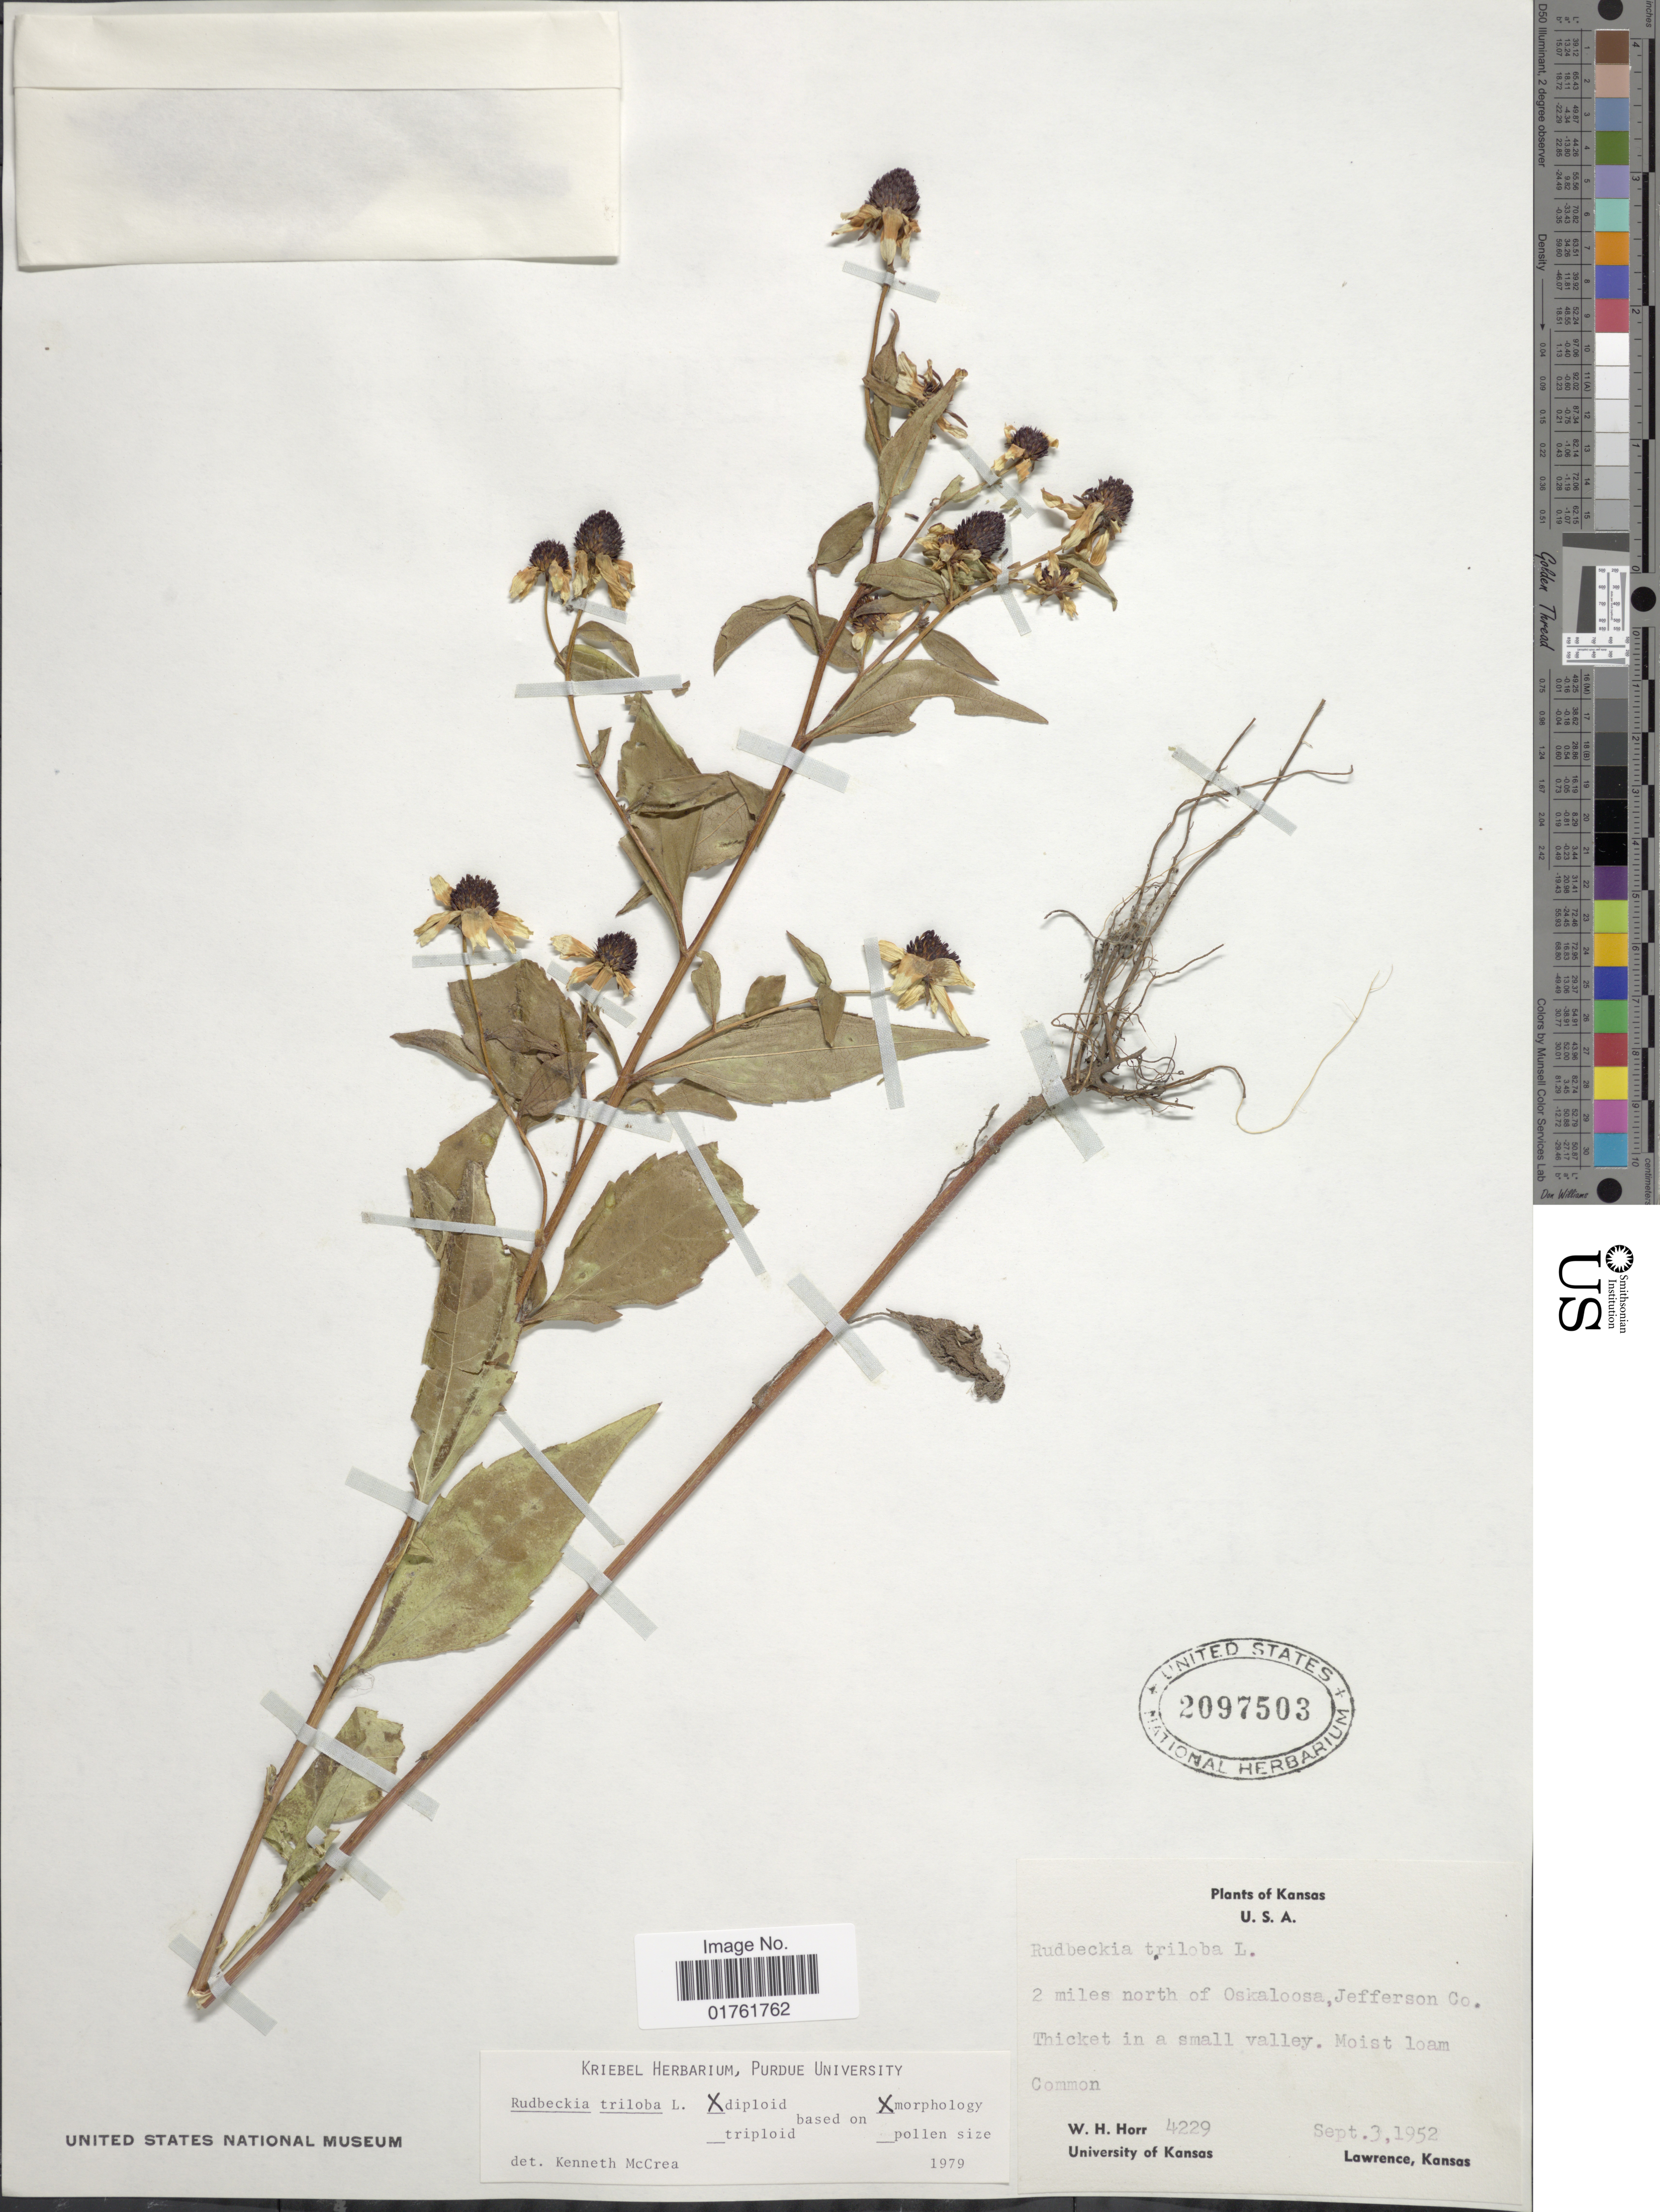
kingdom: Plantae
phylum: Tracheophyta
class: Magnoliopsida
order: Asterales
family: Asteraceae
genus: Rudbeckia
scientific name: Rudbeckia triloba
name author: L.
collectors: W. H. Horr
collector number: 4229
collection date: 1952-09-03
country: United States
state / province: Kansas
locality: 2 miles north of Oskaloosa, Jefferson Co. Thicket in a small valley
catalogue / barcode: US 2097503